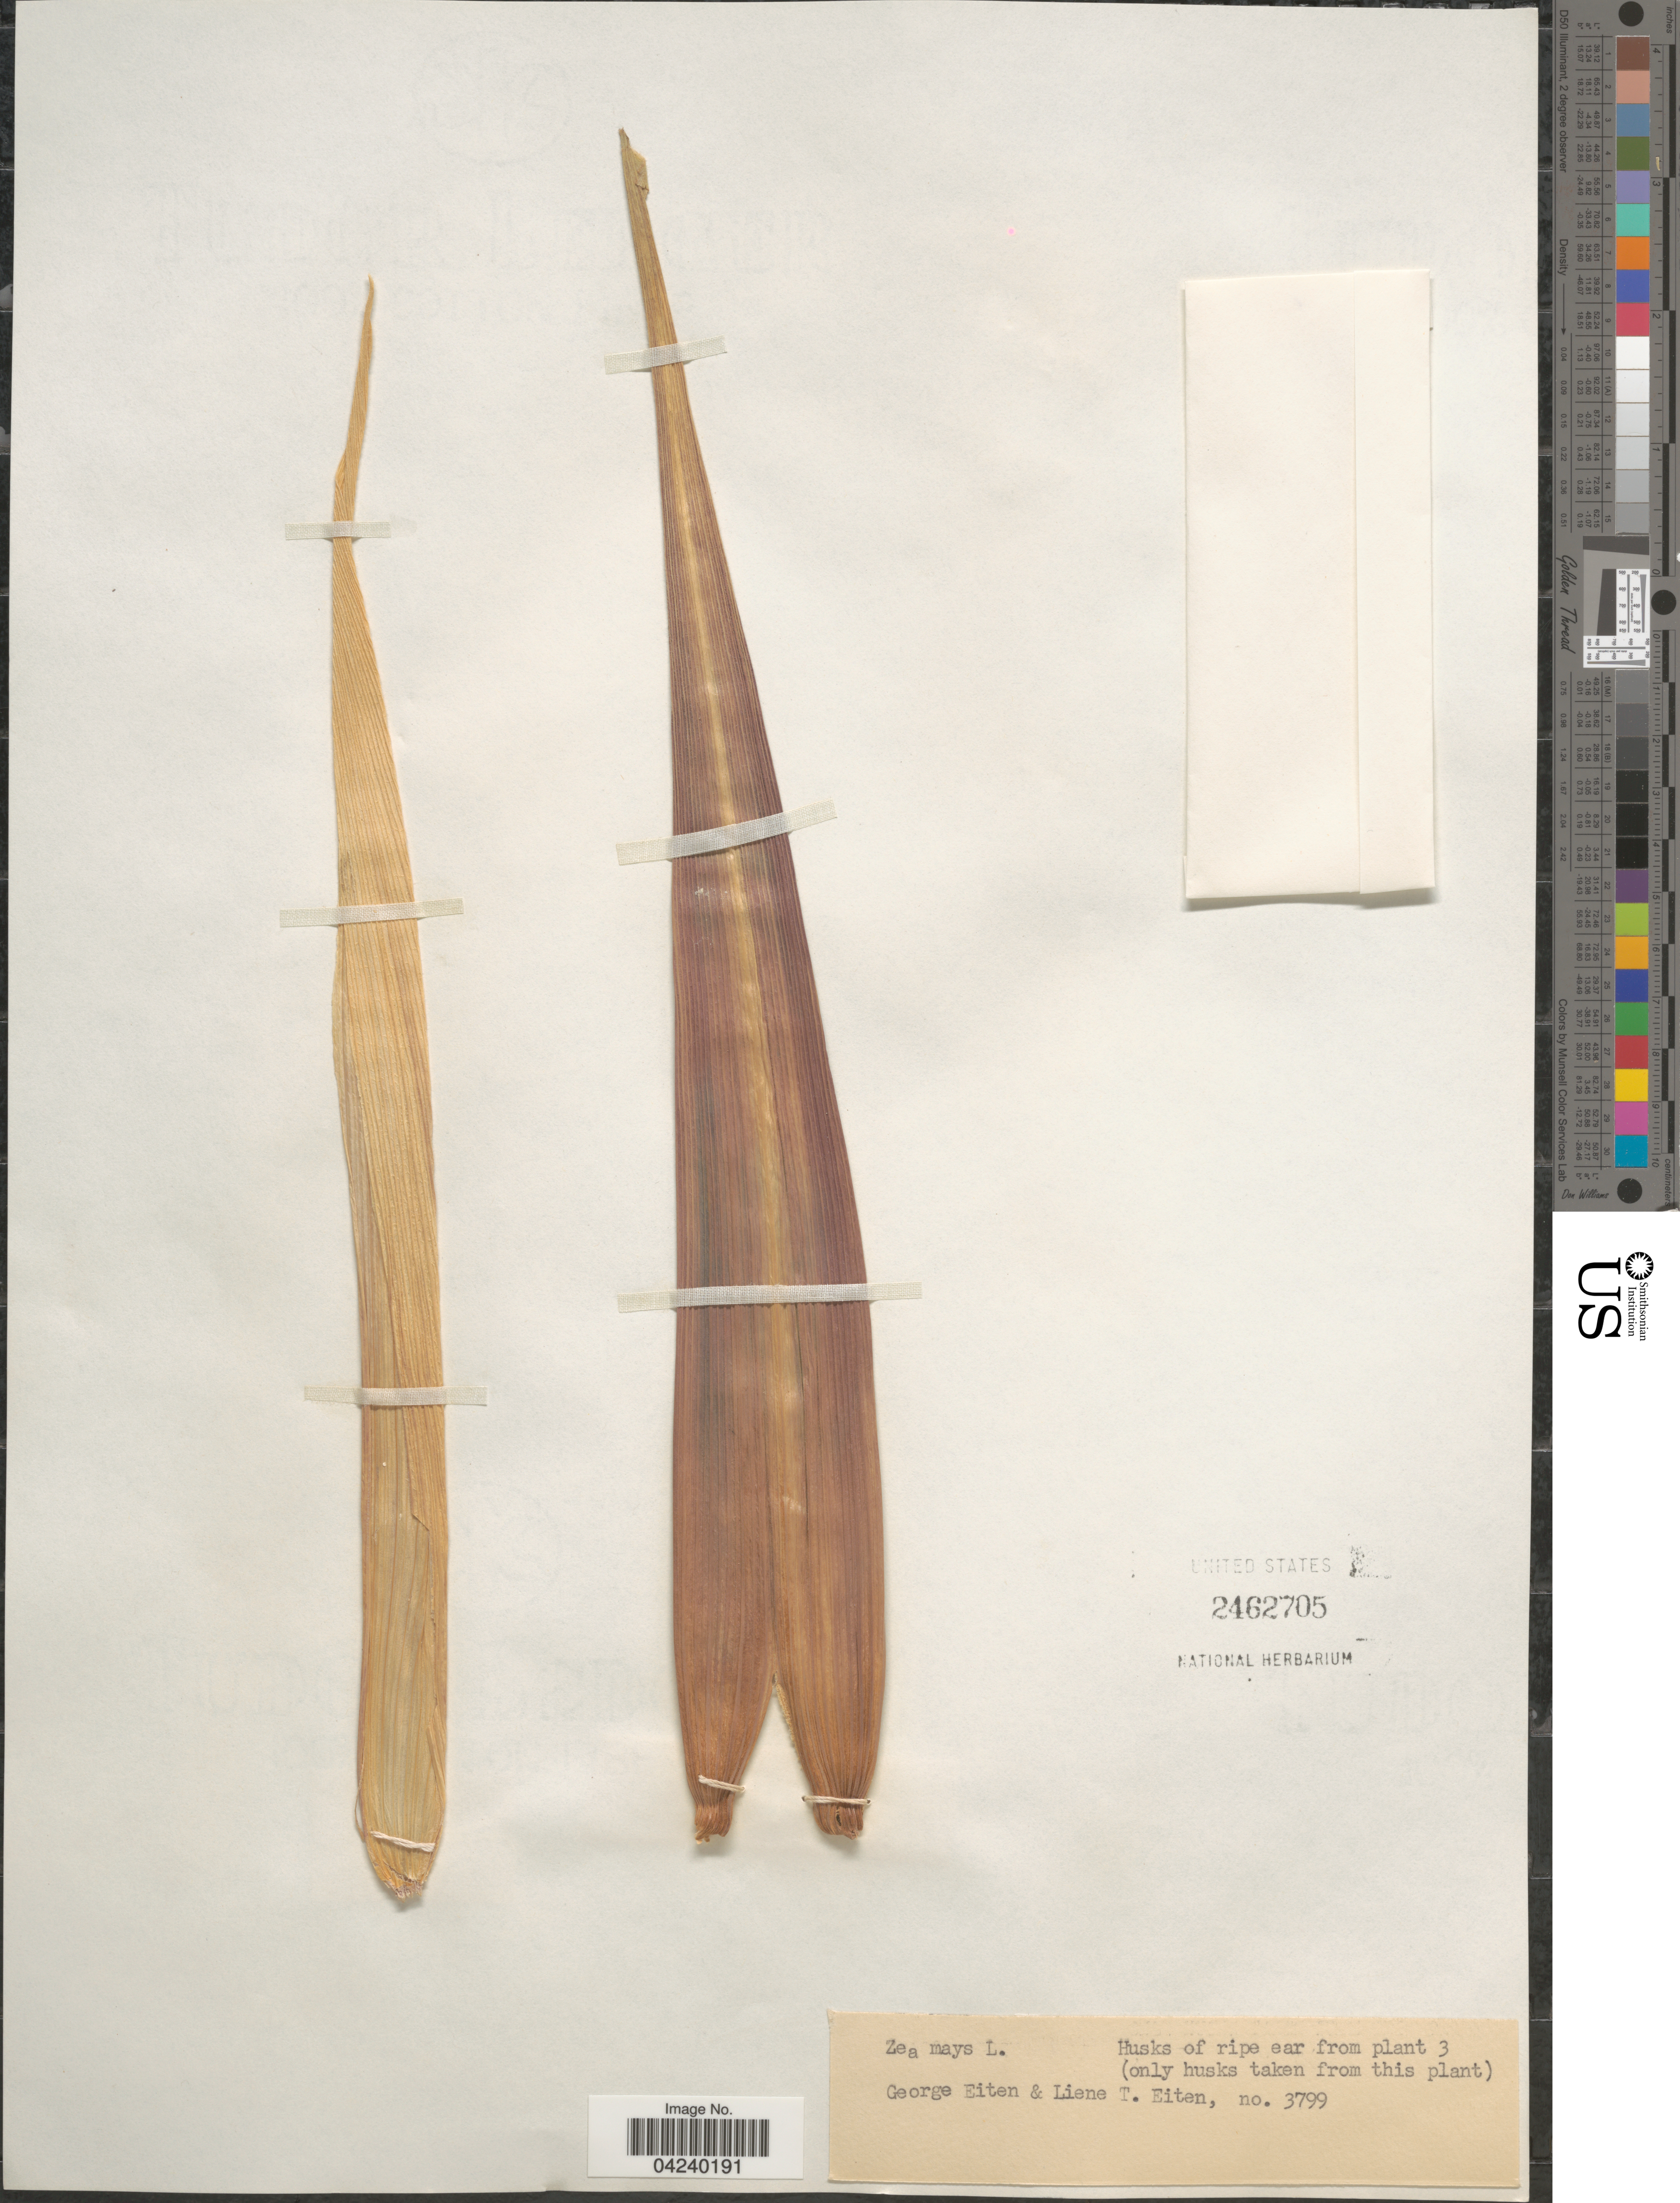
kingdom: Plantae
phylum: Tracheophyta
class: Liliopsida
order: Poales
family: Poaceae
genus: Zea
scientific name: Zea mays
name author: L.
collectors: G. Eiten & L. T. Eiten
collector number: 3799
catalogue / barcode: US 2462705